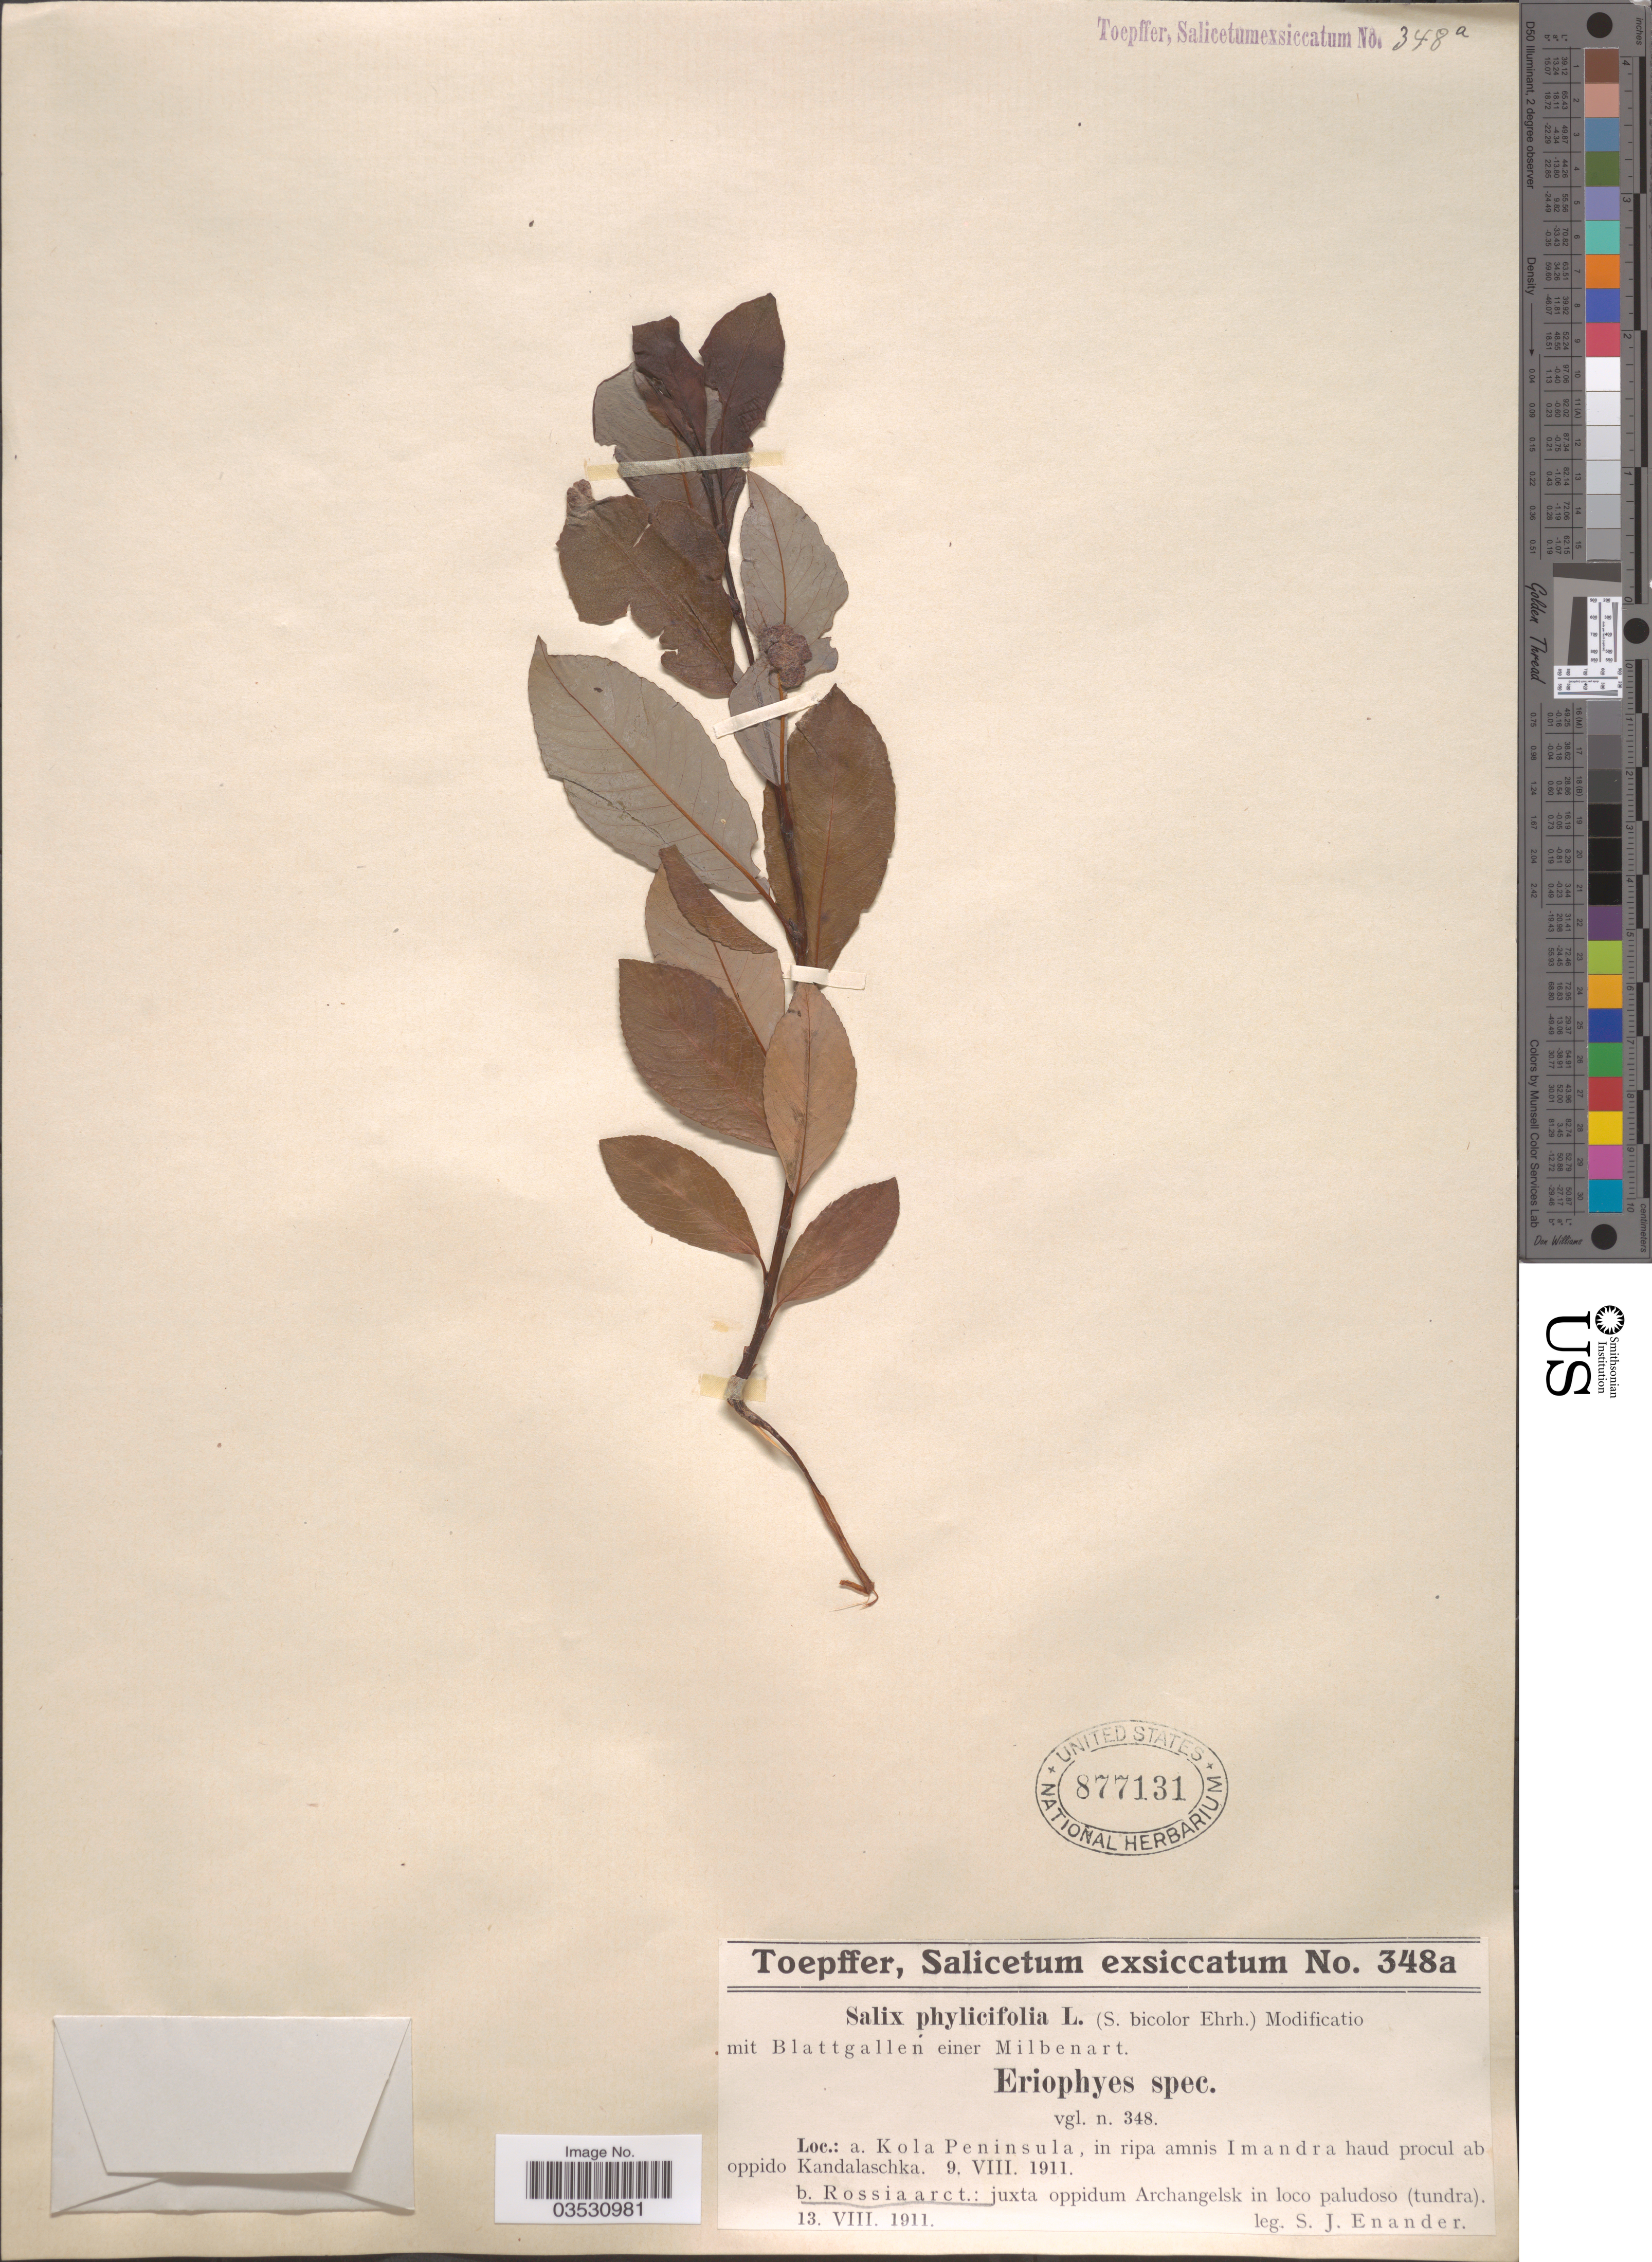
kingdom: Plantae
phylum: Tracheophyta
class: Magnoliopsida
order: Malpighiales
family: Salicaceae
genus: Salix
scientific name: Salix phylicifolia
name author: L.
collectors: S. Enander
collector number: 348a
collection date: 1911-08-13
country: Russian Federation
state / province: Murmansk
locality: Salicetum [unsure placement]. Kola Peninsula, in ripa amnis Imandra haud procul ab oppido Kandalaschka.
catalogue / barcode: US 877131